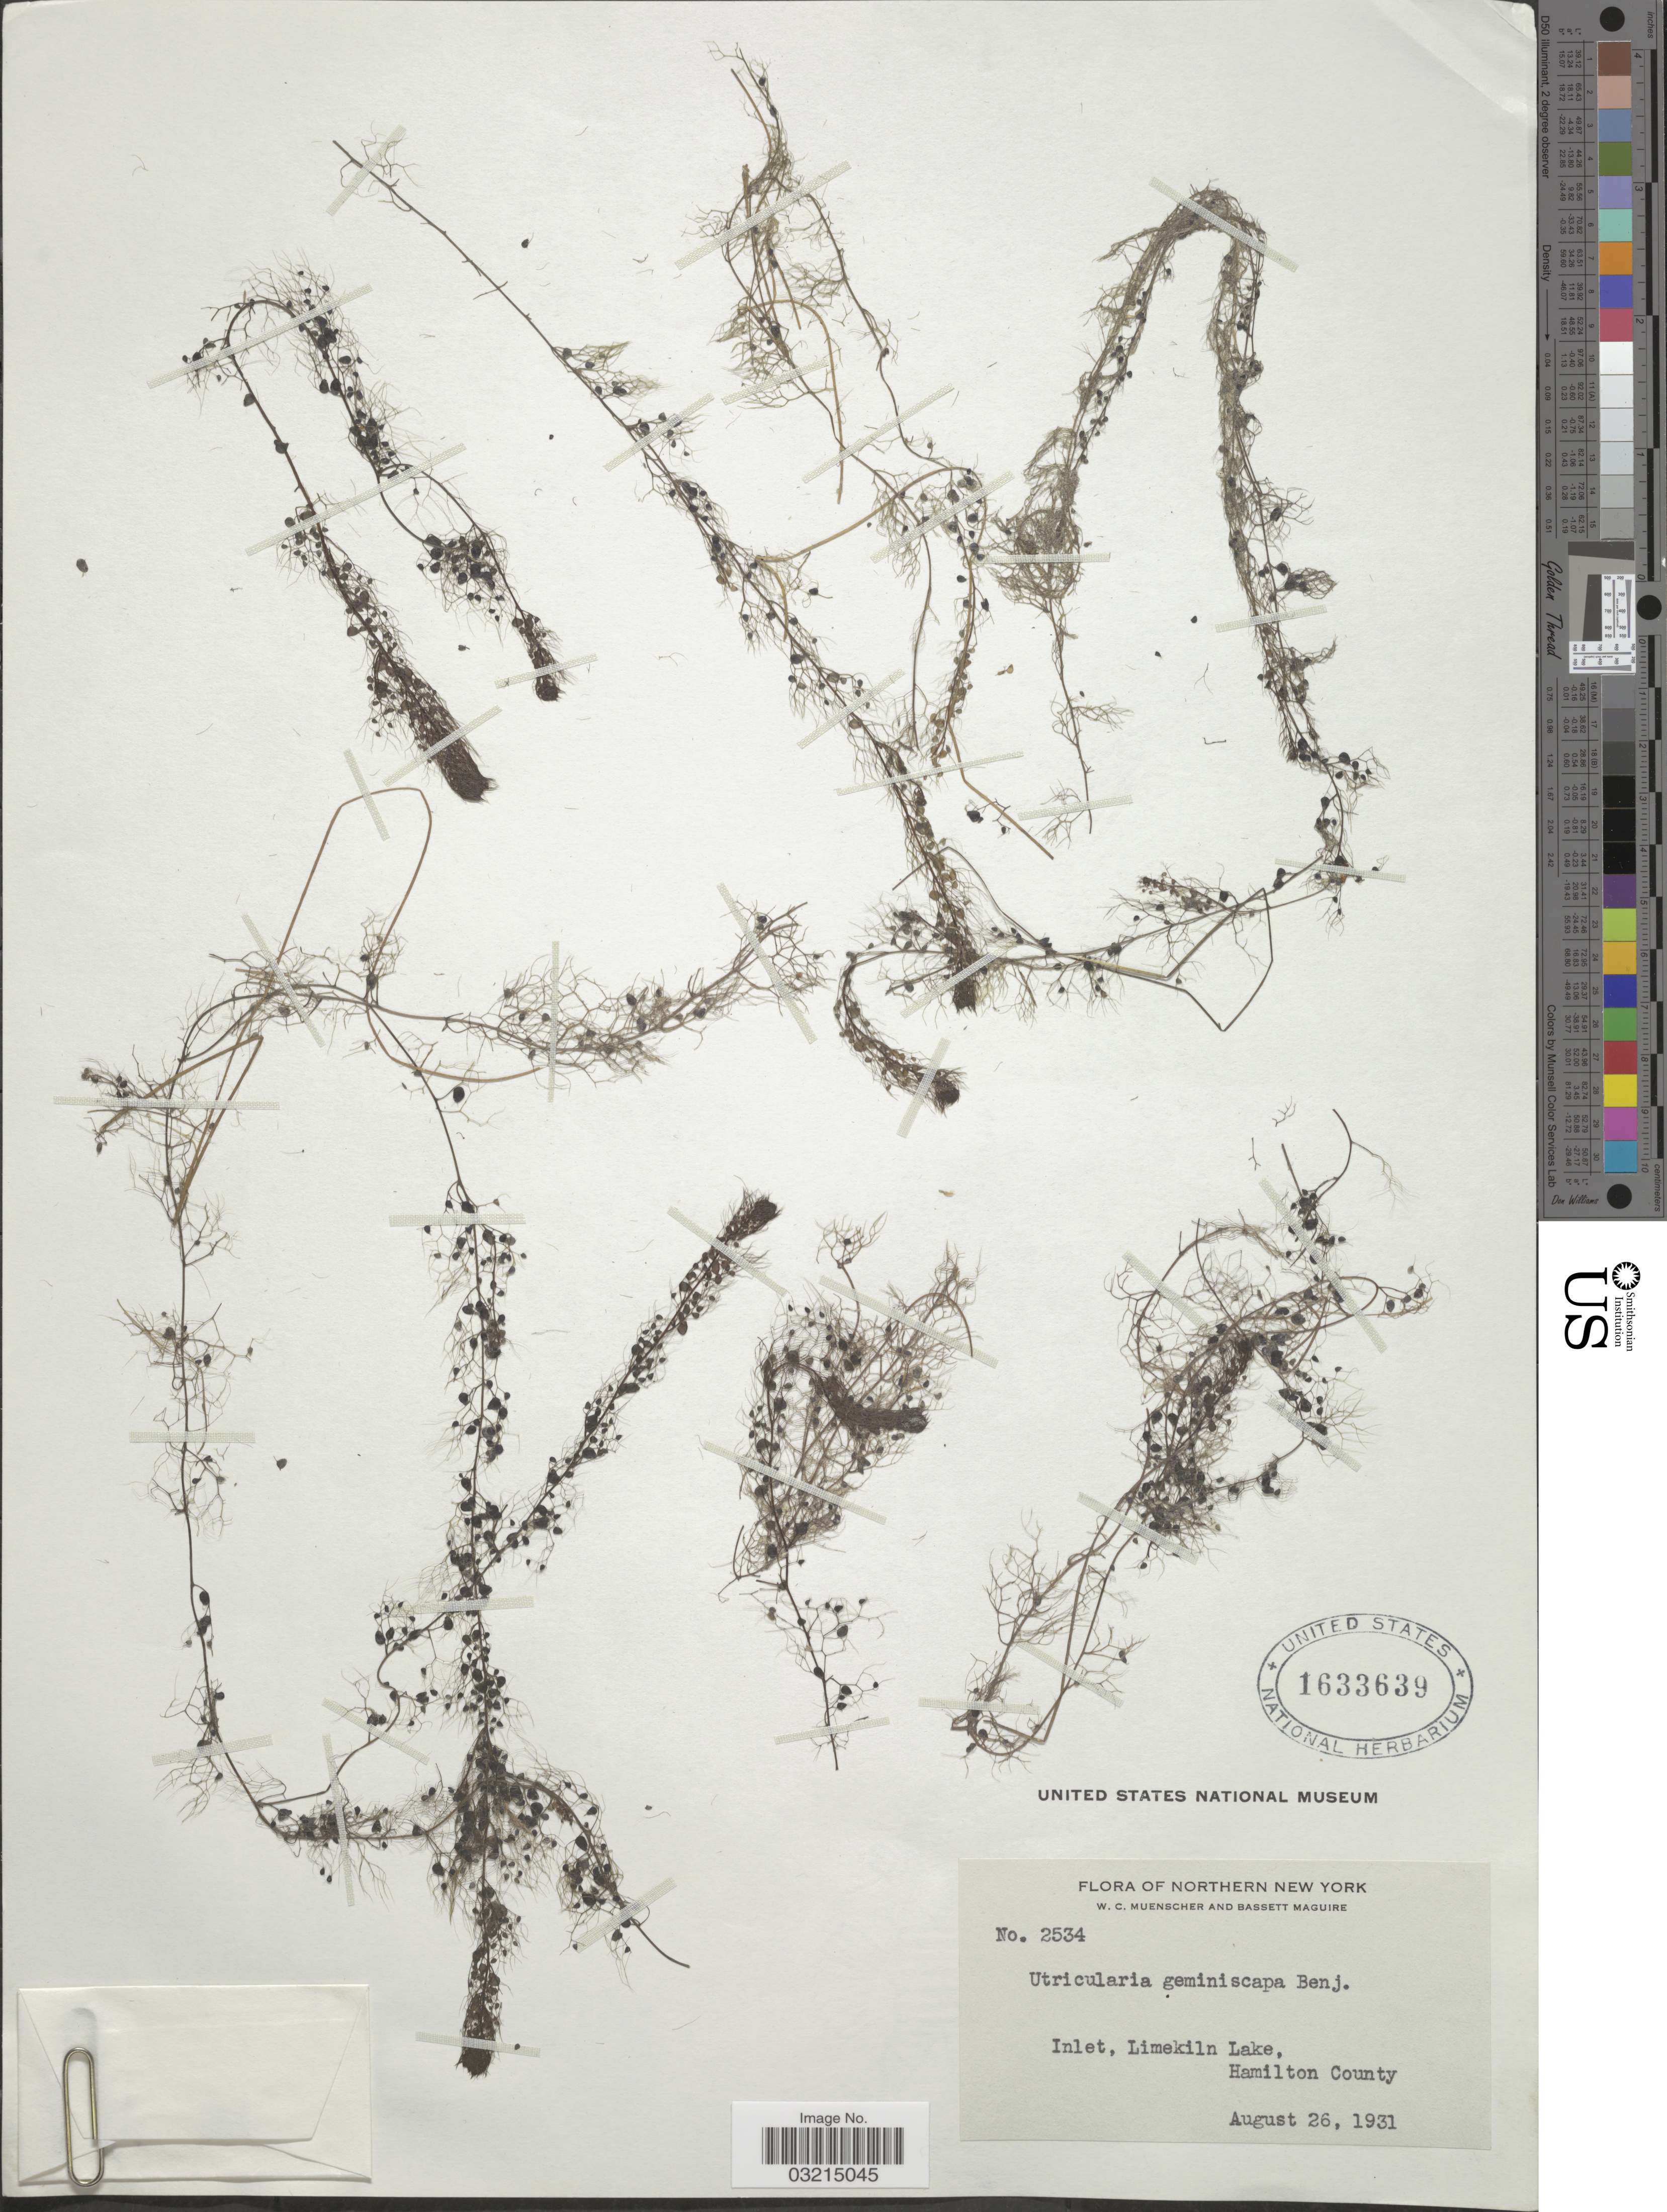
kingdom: Plantae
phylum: Tracheophyta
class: Magnoliopsida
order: Lamiales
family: Lentibulariaceae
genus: Utricularia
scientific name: Utricularia geminiscapa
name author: Benj.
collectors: W. Muenscher & B. Maguire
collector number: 2534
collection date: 1931-08-26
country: United States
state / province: New York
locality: Northern New York. Inlet, Limekiln Lake, Hamilton County.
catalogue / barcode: US 1633639